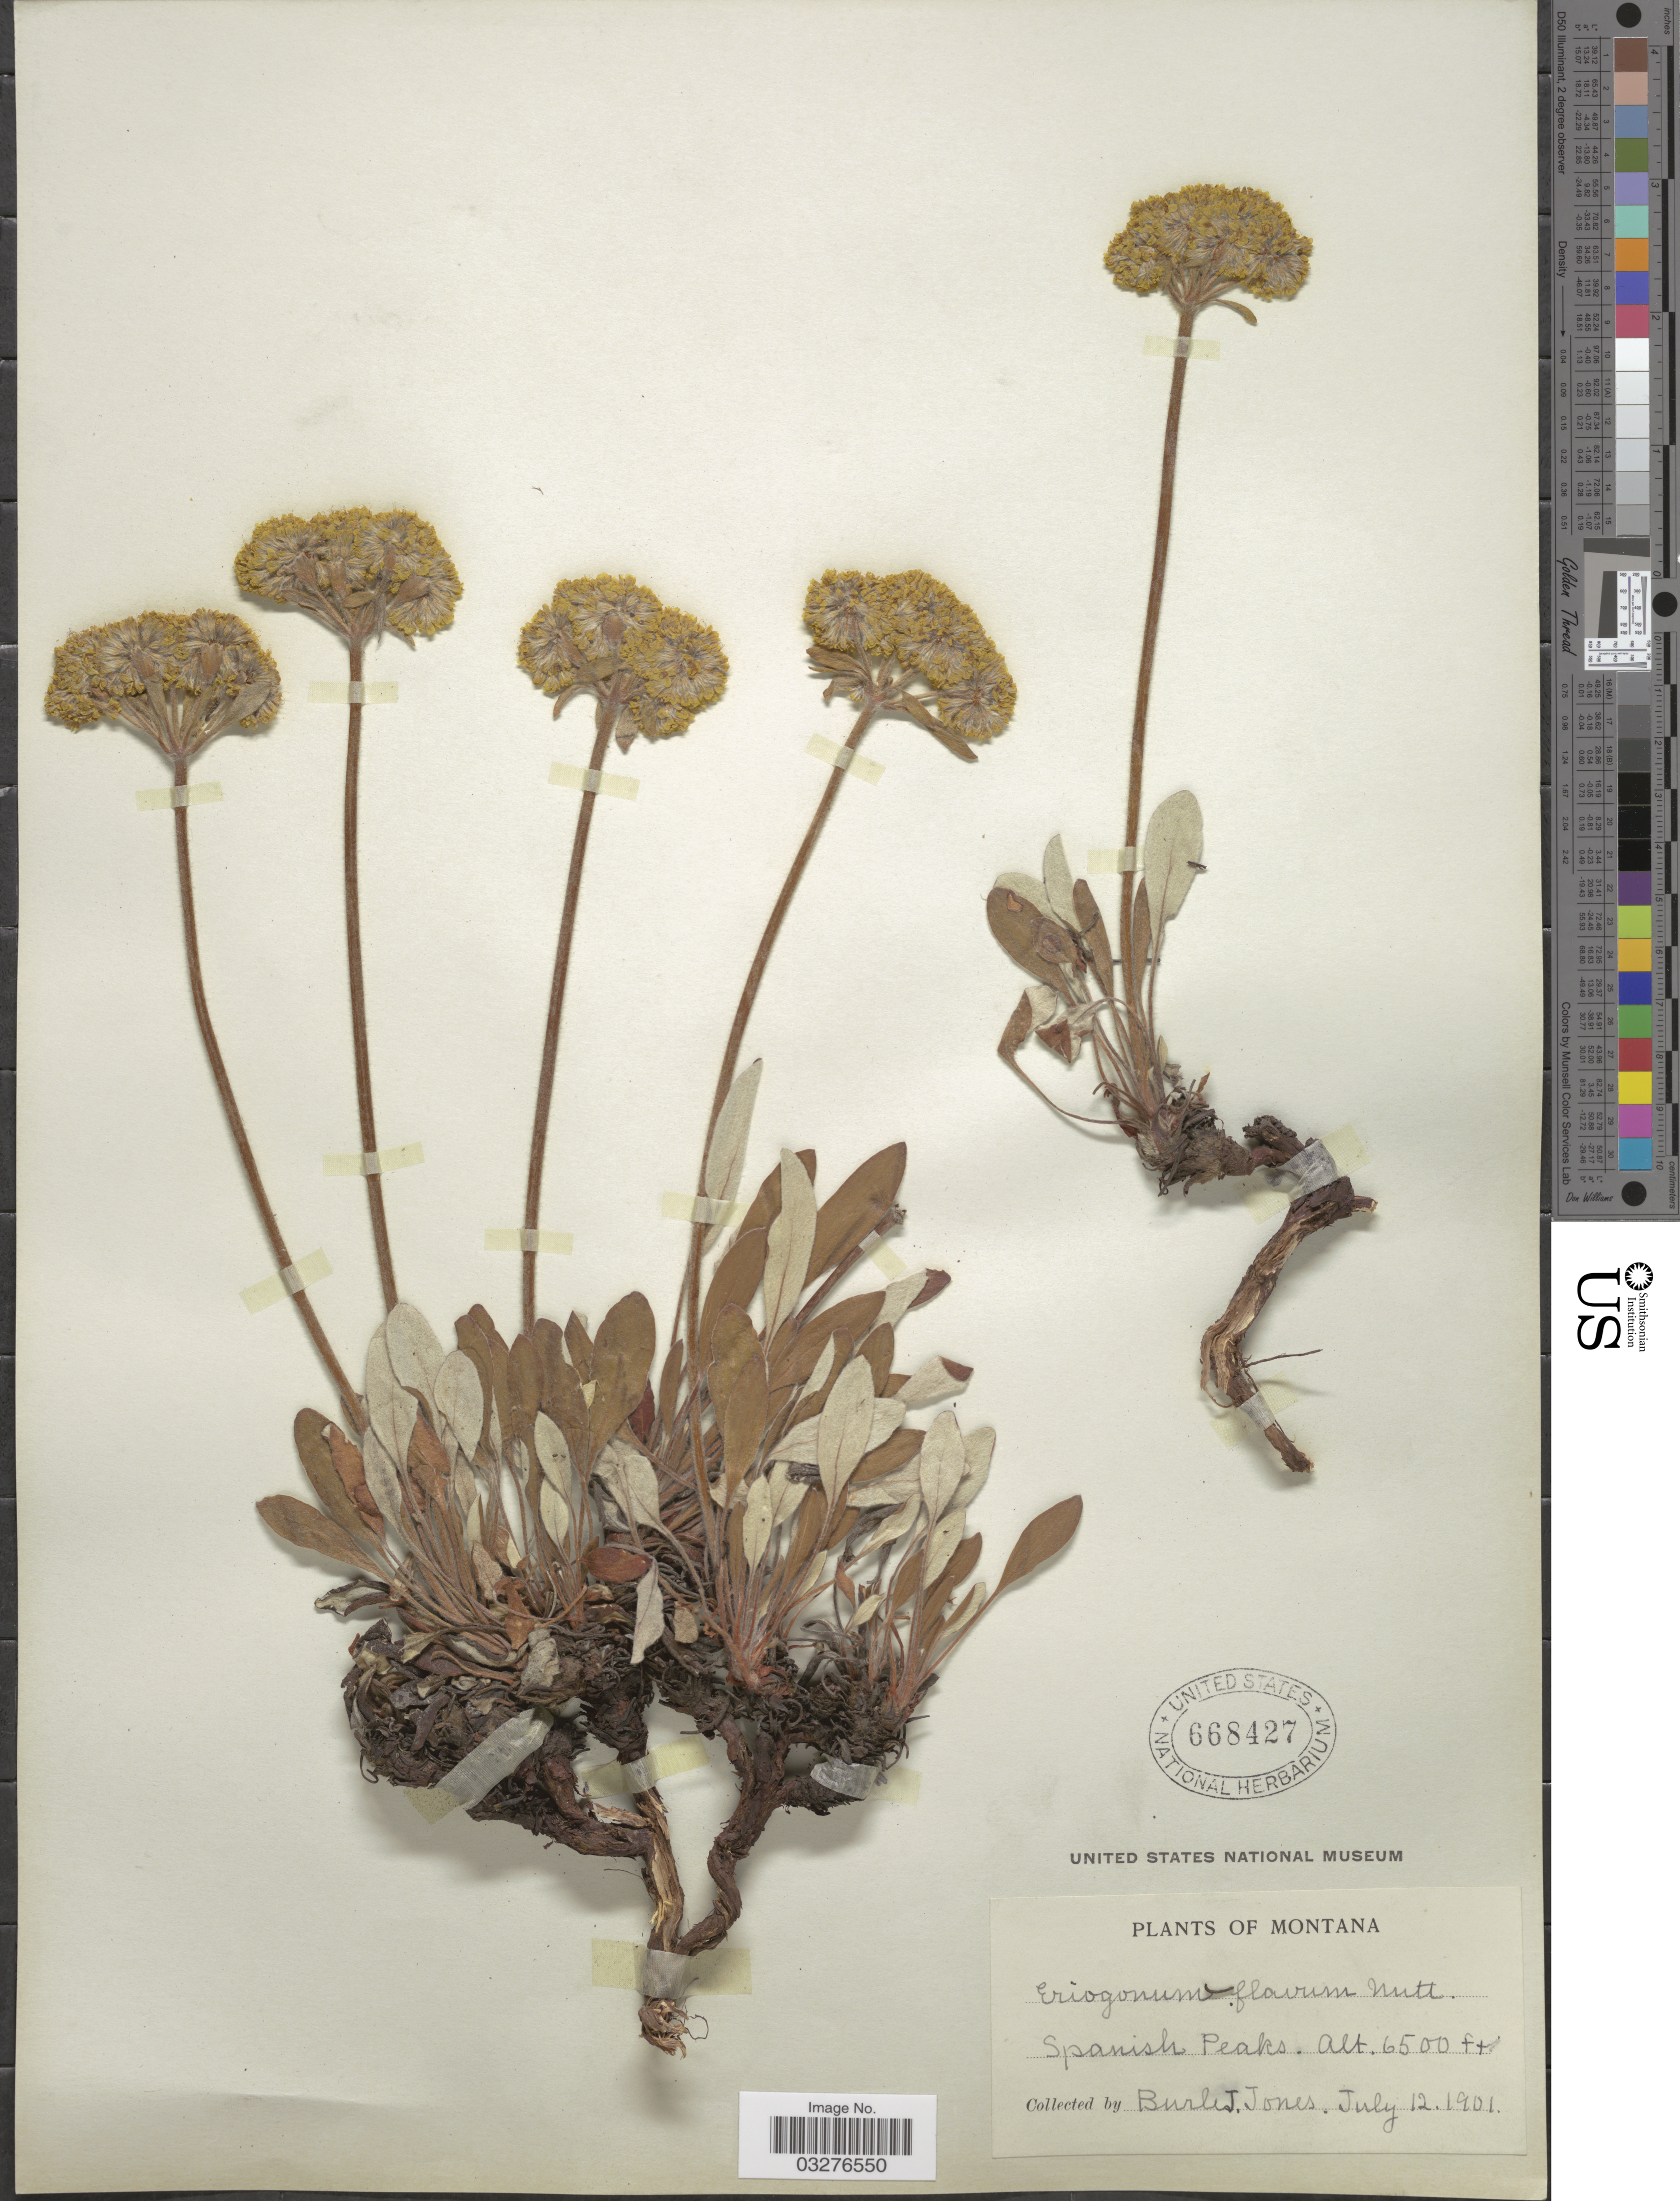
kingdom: Plantae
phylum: Tracheophyta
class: Magnoliopsida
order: Caryophyllales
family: Polygonaceae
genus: Eriogonum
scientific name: Eriogonum flavum var. flavum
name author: Nutt. ex Benth.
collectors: B. Jones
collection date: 1901-07-12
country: United States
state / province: Montana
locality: Spanish Peaks.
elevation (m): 1981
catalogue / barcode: US 668427